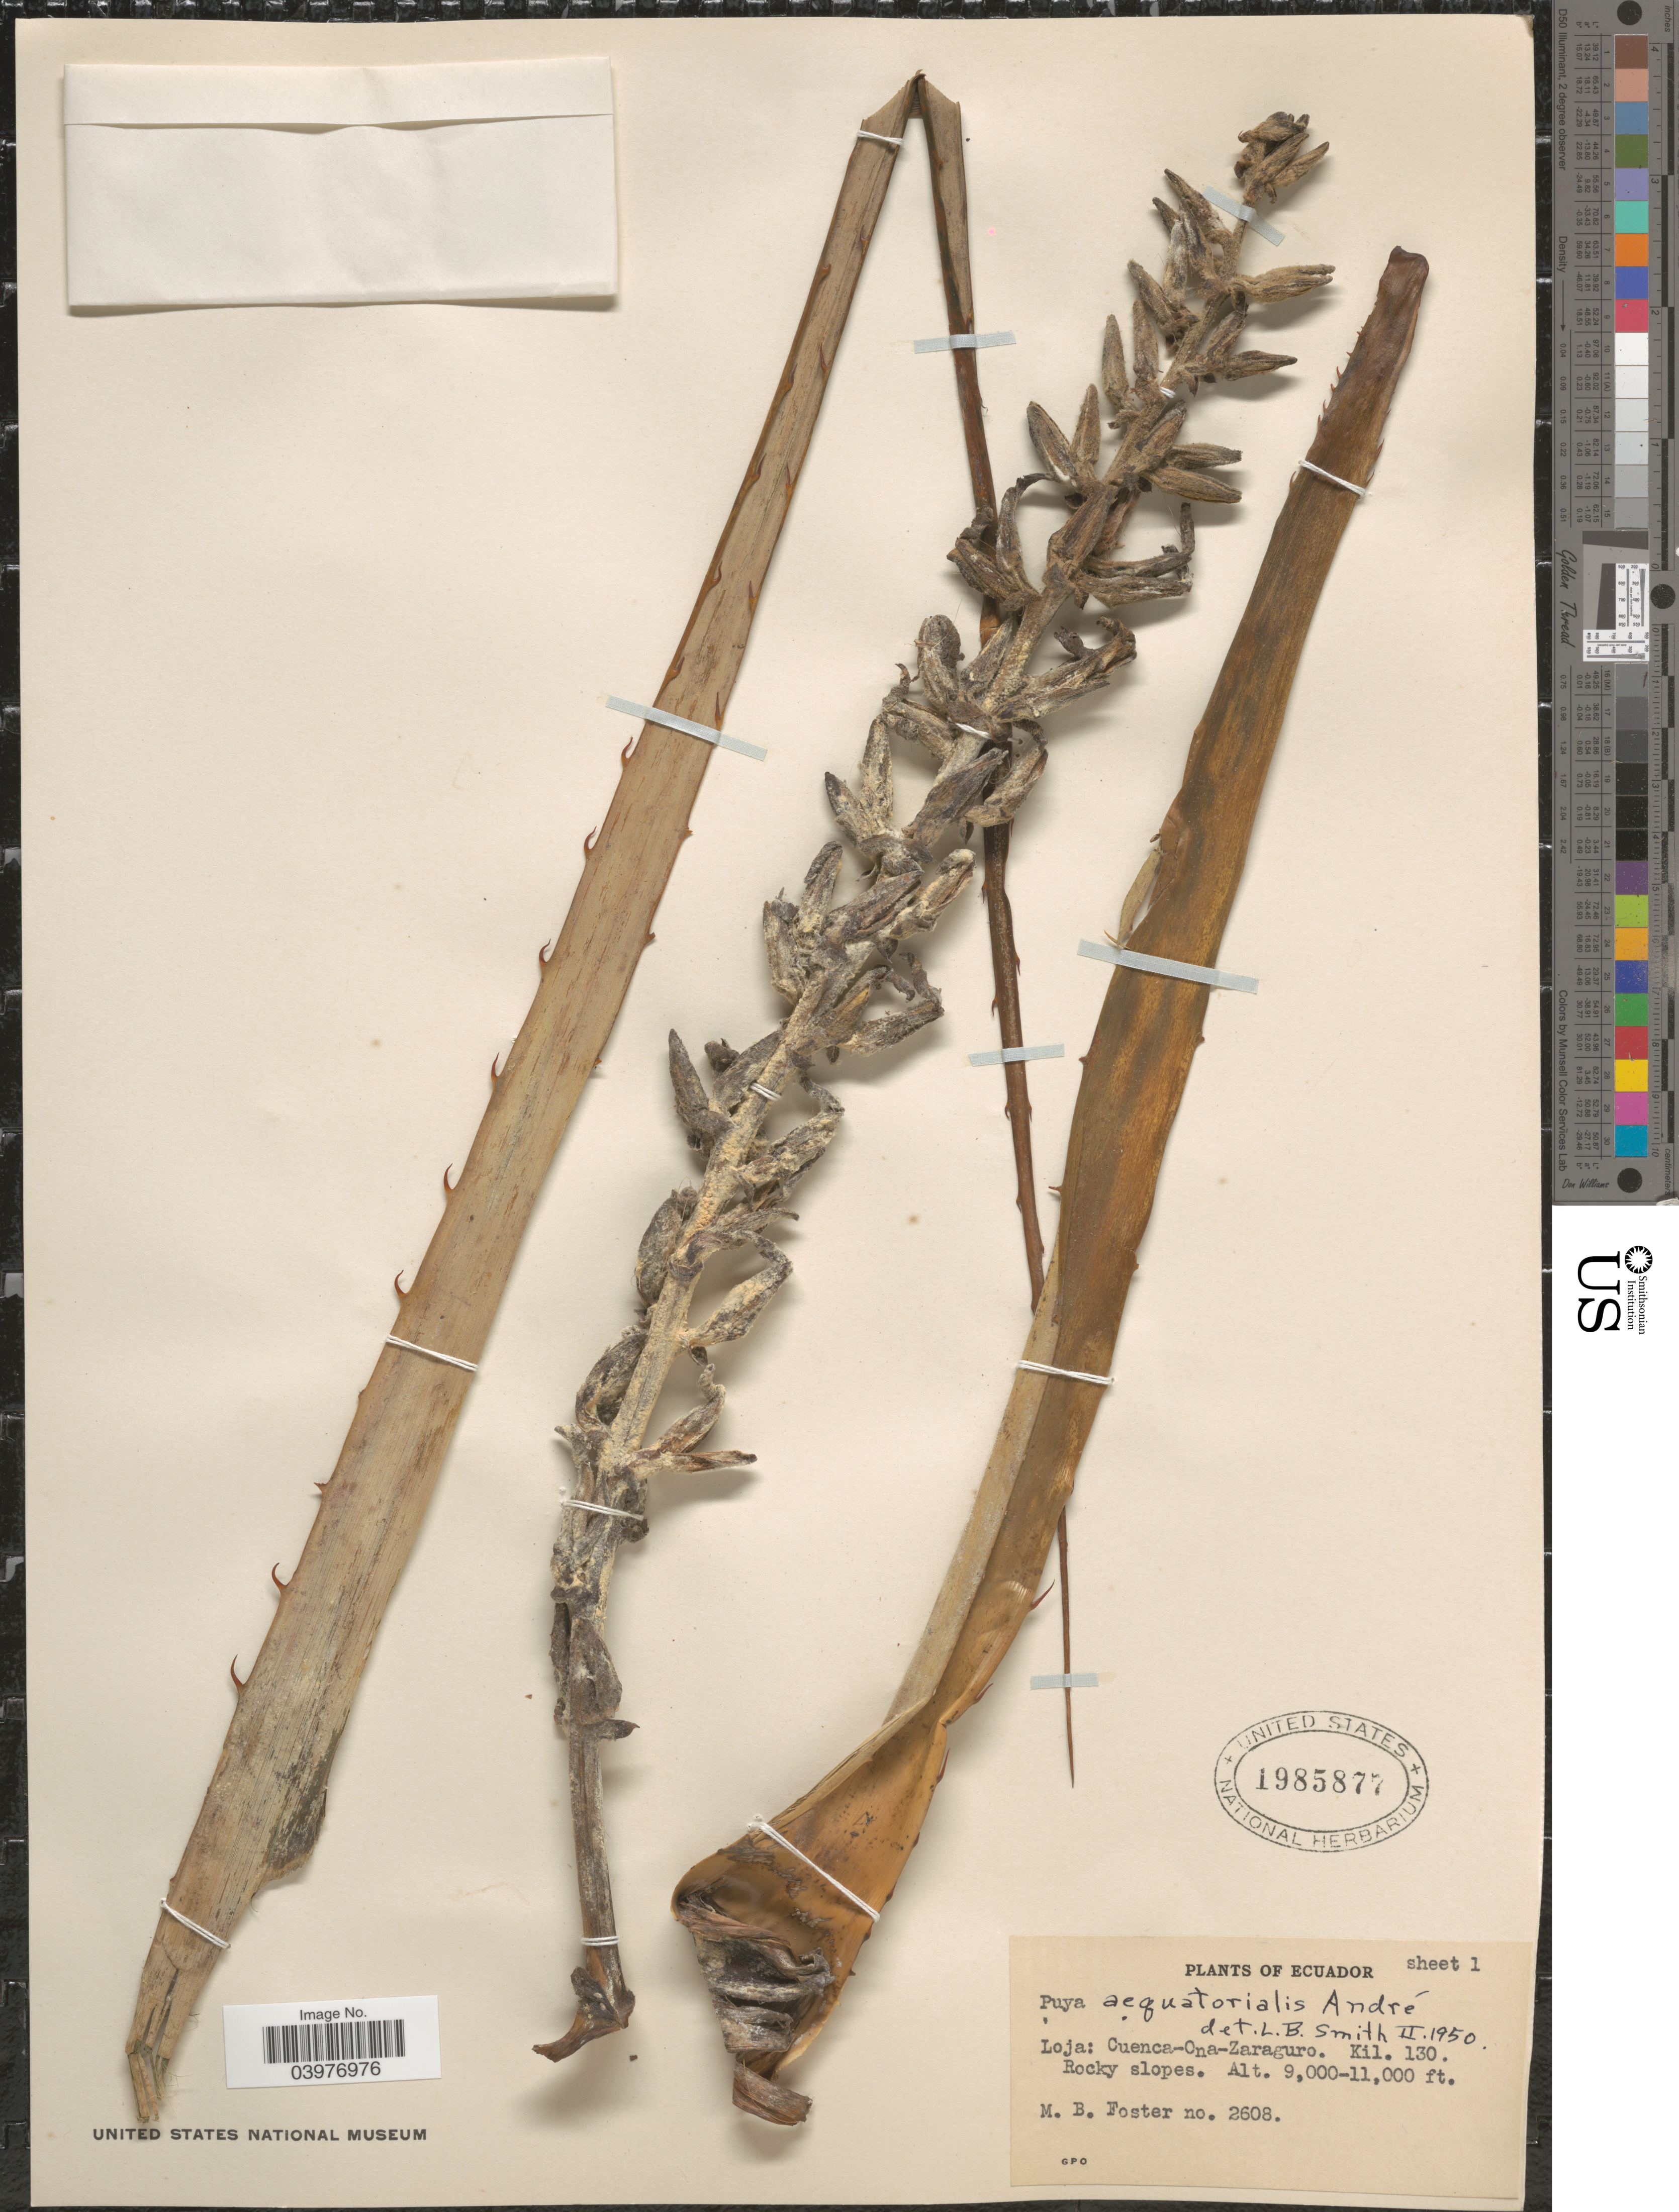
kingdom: Plantae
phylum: Tracheophyta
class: Liliopsida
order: Poales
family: Bromeliaceae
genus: Puya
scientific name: Puya aequatorialis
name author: André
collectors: M. B. Foster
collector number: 2608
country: Ecuador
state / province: Loja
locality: Cuenca-Ona-Zaraguro. Kil. 130.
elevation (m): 2743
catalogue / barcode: US 1985877